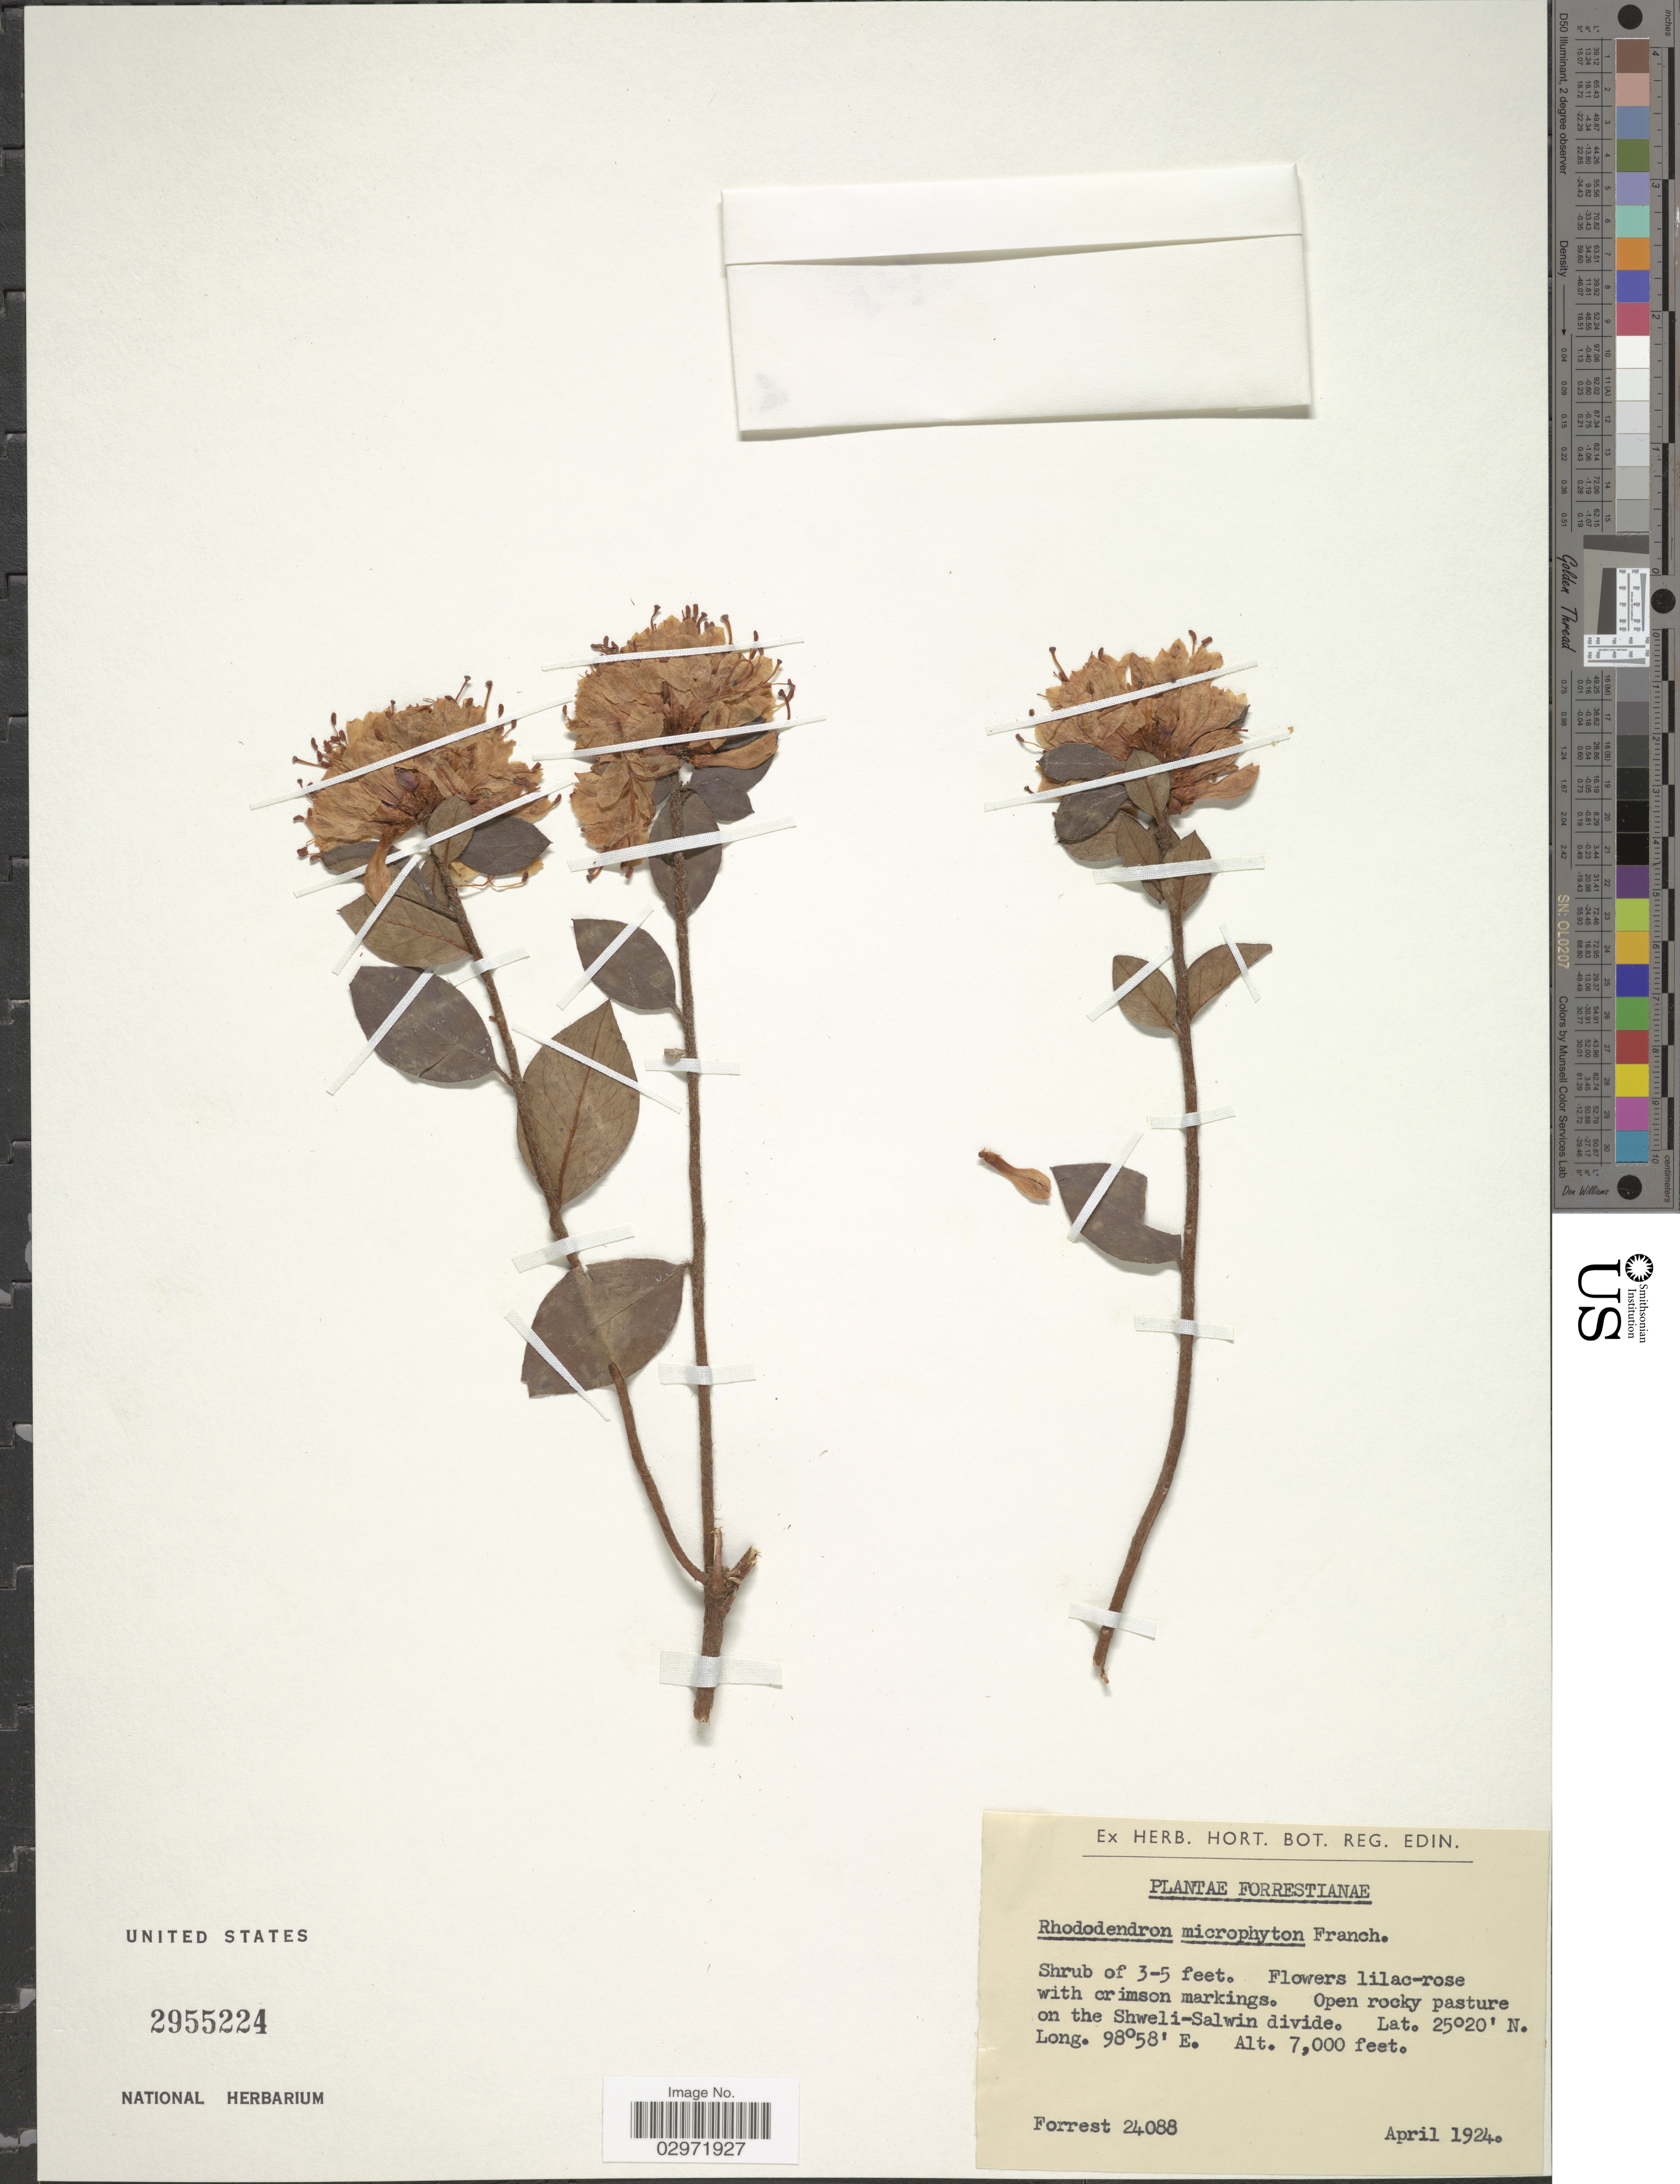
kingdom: Plantae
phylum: Tracheophyta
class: Magnoliopsida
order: Ericales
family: Ericaceae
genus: Rhododendron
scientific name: Rhododendron microphyton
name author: Franch.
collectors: -. Forrest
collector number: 24088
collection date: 1924-04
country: China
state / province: Yunnan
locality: Open rocky pasture on the Shweli-Salwin divide.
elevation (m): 2134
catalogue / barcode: US 2955224